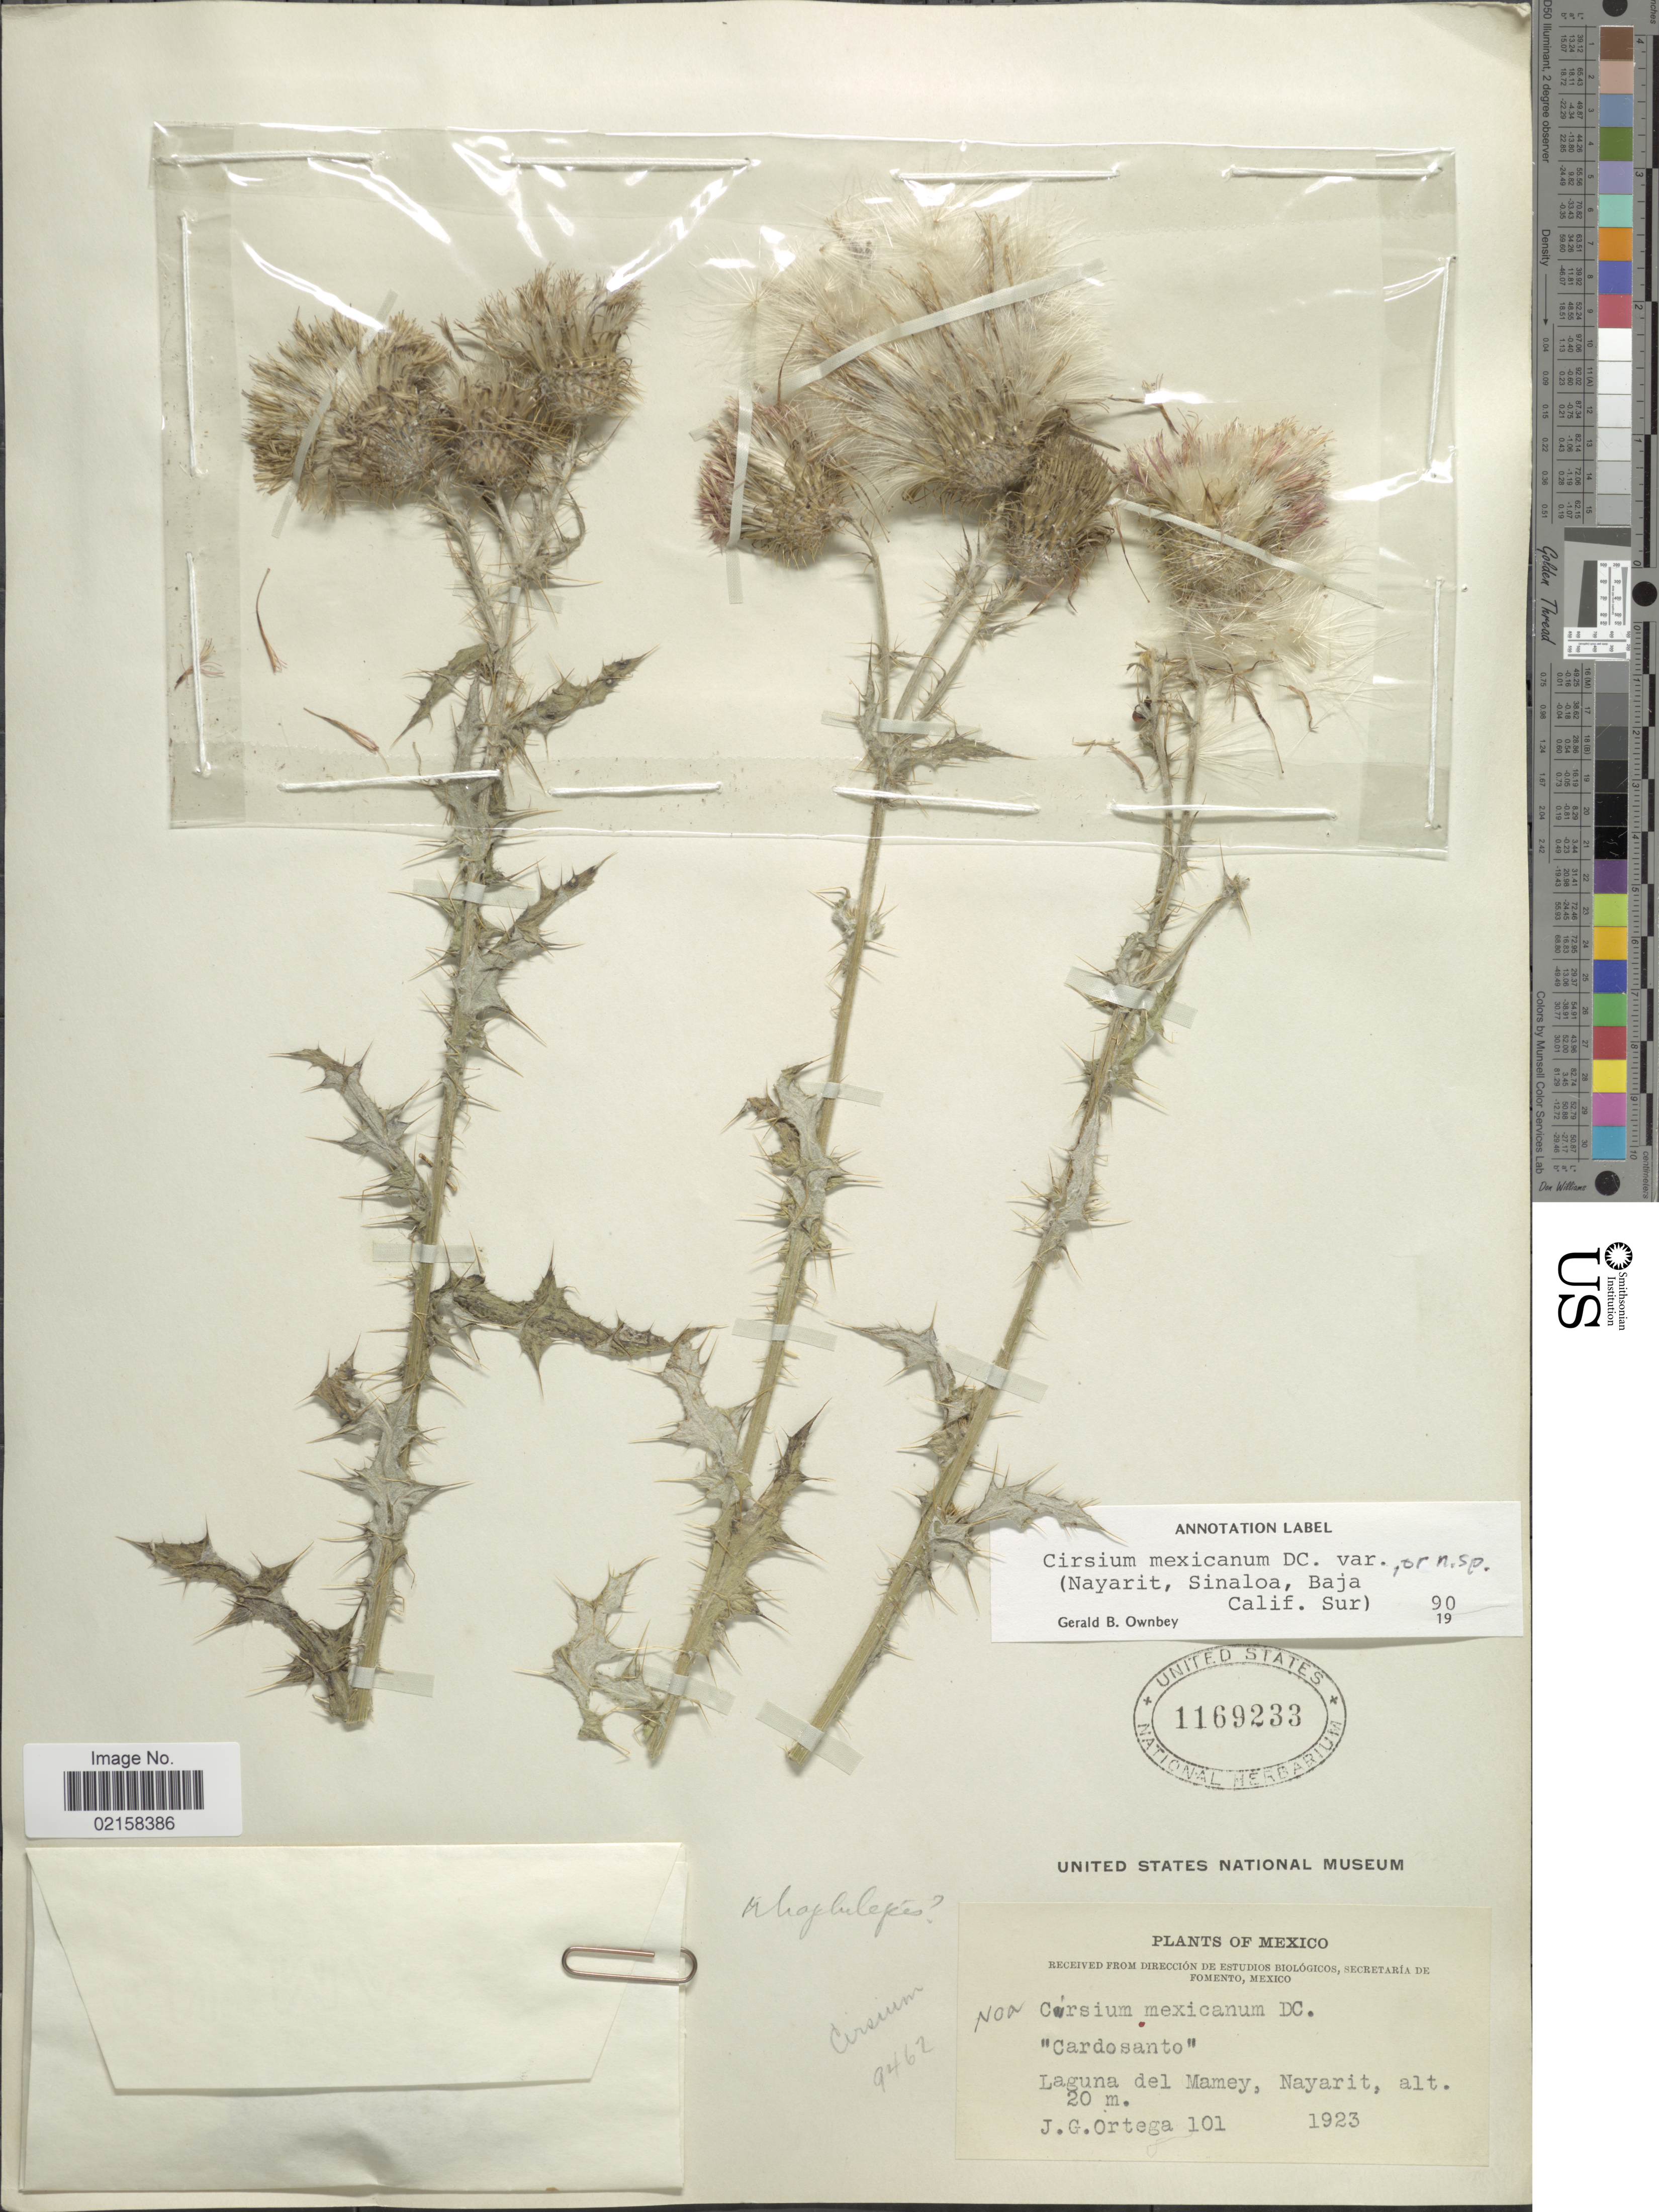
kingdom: Plantae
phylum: Tracheophyta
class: Magnoliopsida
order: Asterales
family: Asteraceae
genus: Cirsium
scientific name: Cirsium mexicanum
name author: DC.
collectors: J. S. Ortega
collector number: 101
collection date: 1923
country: Mexico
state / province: Nayarit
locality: Laguna del Mamey.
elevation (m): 20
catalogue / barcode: US 1169233